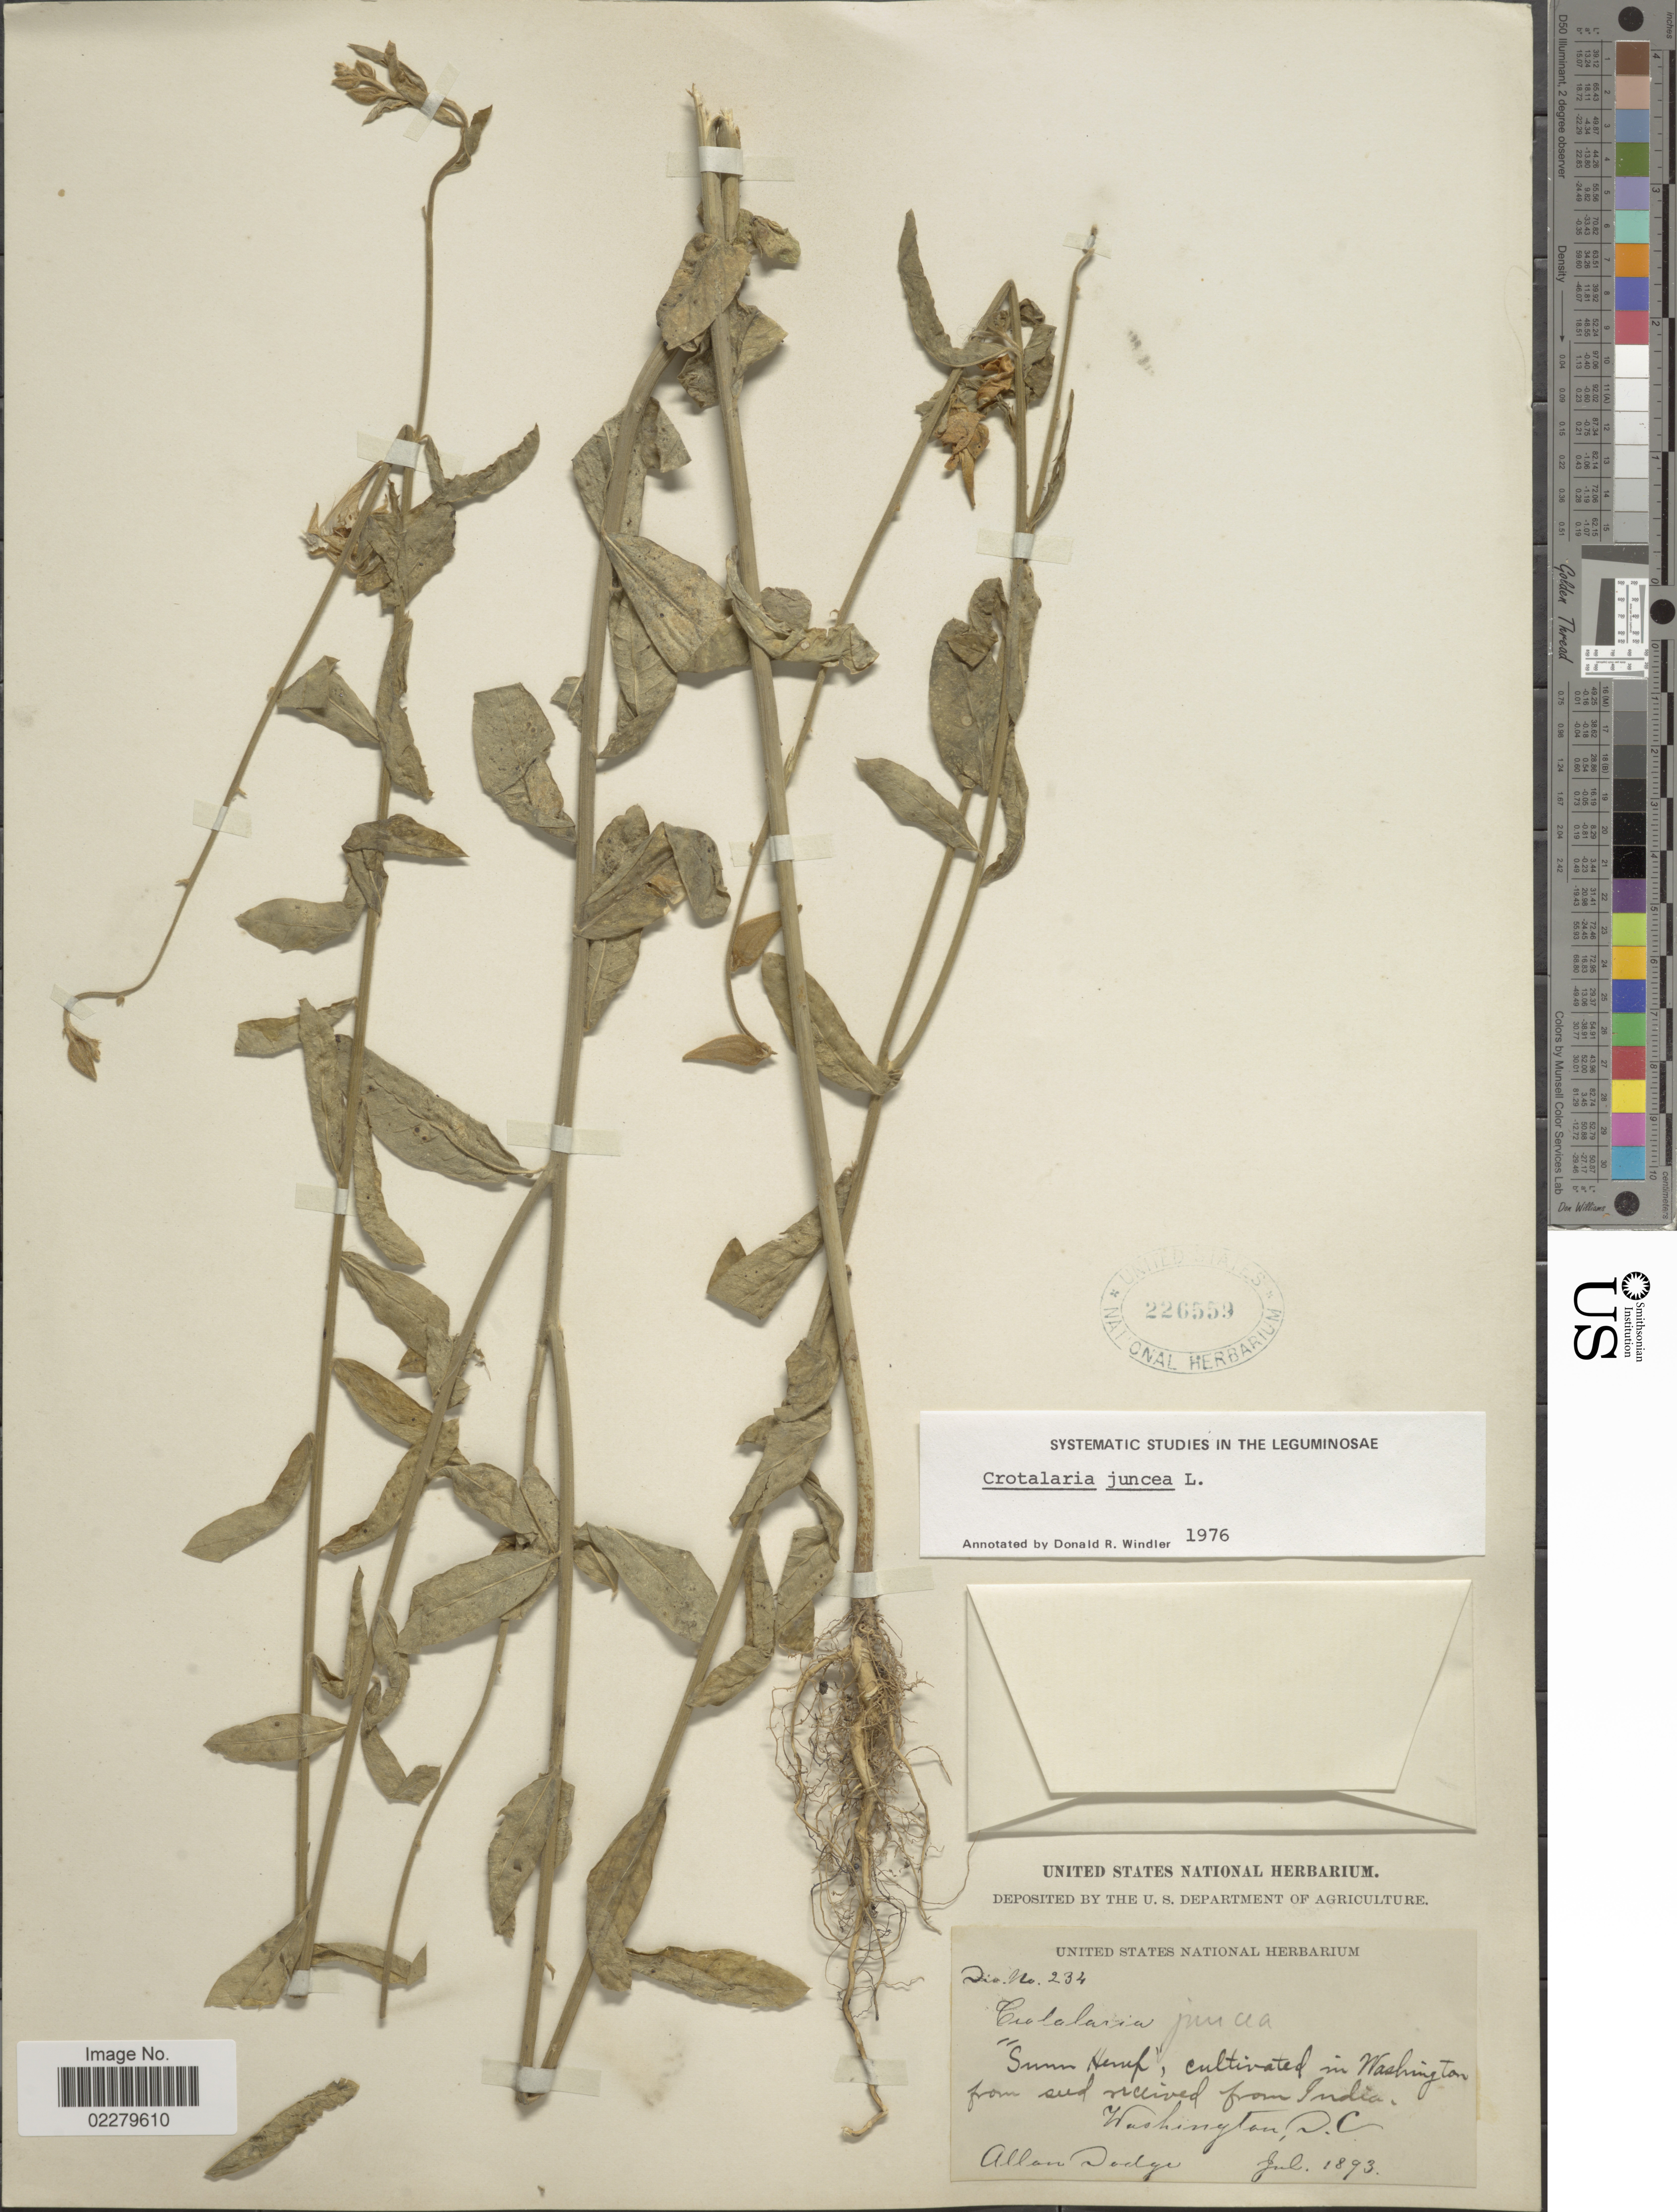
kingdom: Plantae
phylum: Tracheophyta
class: Magnoliopsida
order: Fabales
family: Fabaceae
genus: Crotalaria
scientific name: Crotalaria juncea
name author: L.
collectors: A. Dodge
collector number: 234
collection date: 1893-07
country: United States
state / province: District of Columbia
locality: Washington D.C.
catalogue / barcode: US 226559